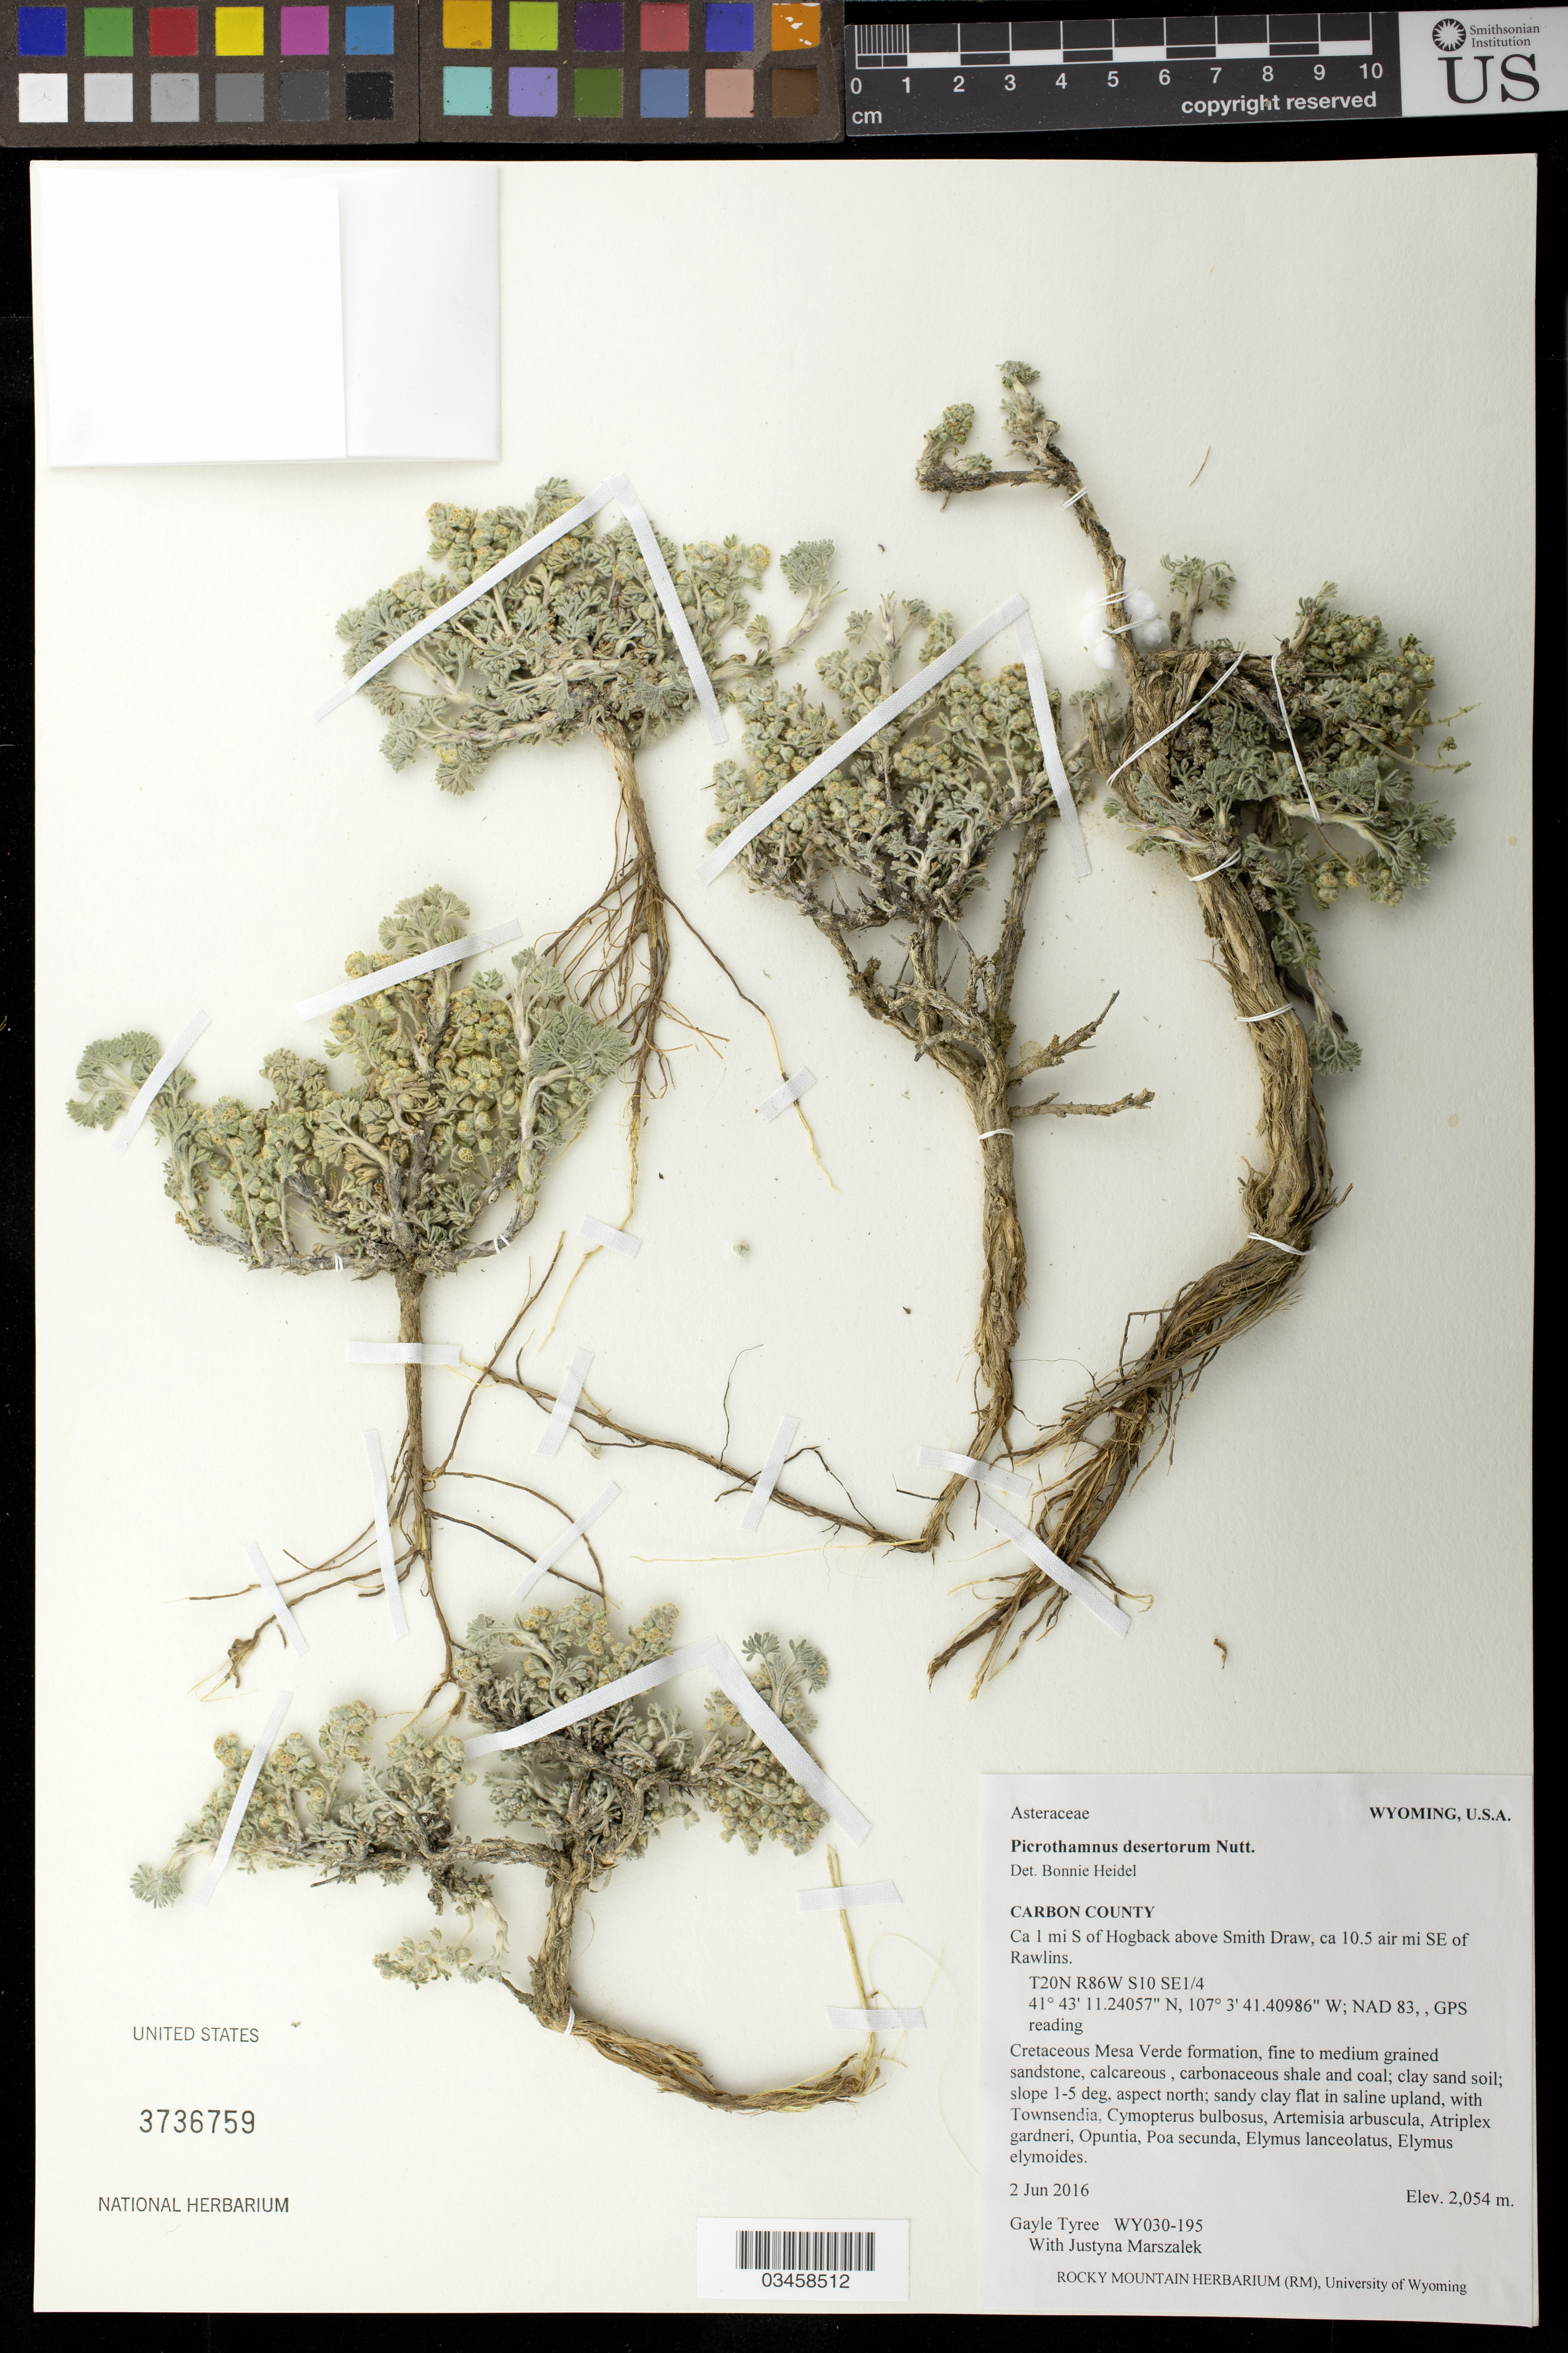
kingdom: Plantae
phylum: Tracheophyta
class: Magnoliopsida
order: Asterales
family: Asteraceae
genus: Picrothamnus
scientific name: Picrothamnus desertorum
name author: Nutt.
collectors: G. Tyree & J. Marszalek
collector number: WY030-195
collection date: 2016-06-02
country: United States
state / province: Wyoming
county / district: Carbon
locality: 1 mi. S of Hogback along Smith Draw,10.5 air mi. SE of Rawlins. T20N R86W S10 SE1/4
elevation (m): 2054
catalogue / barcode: US 3736759